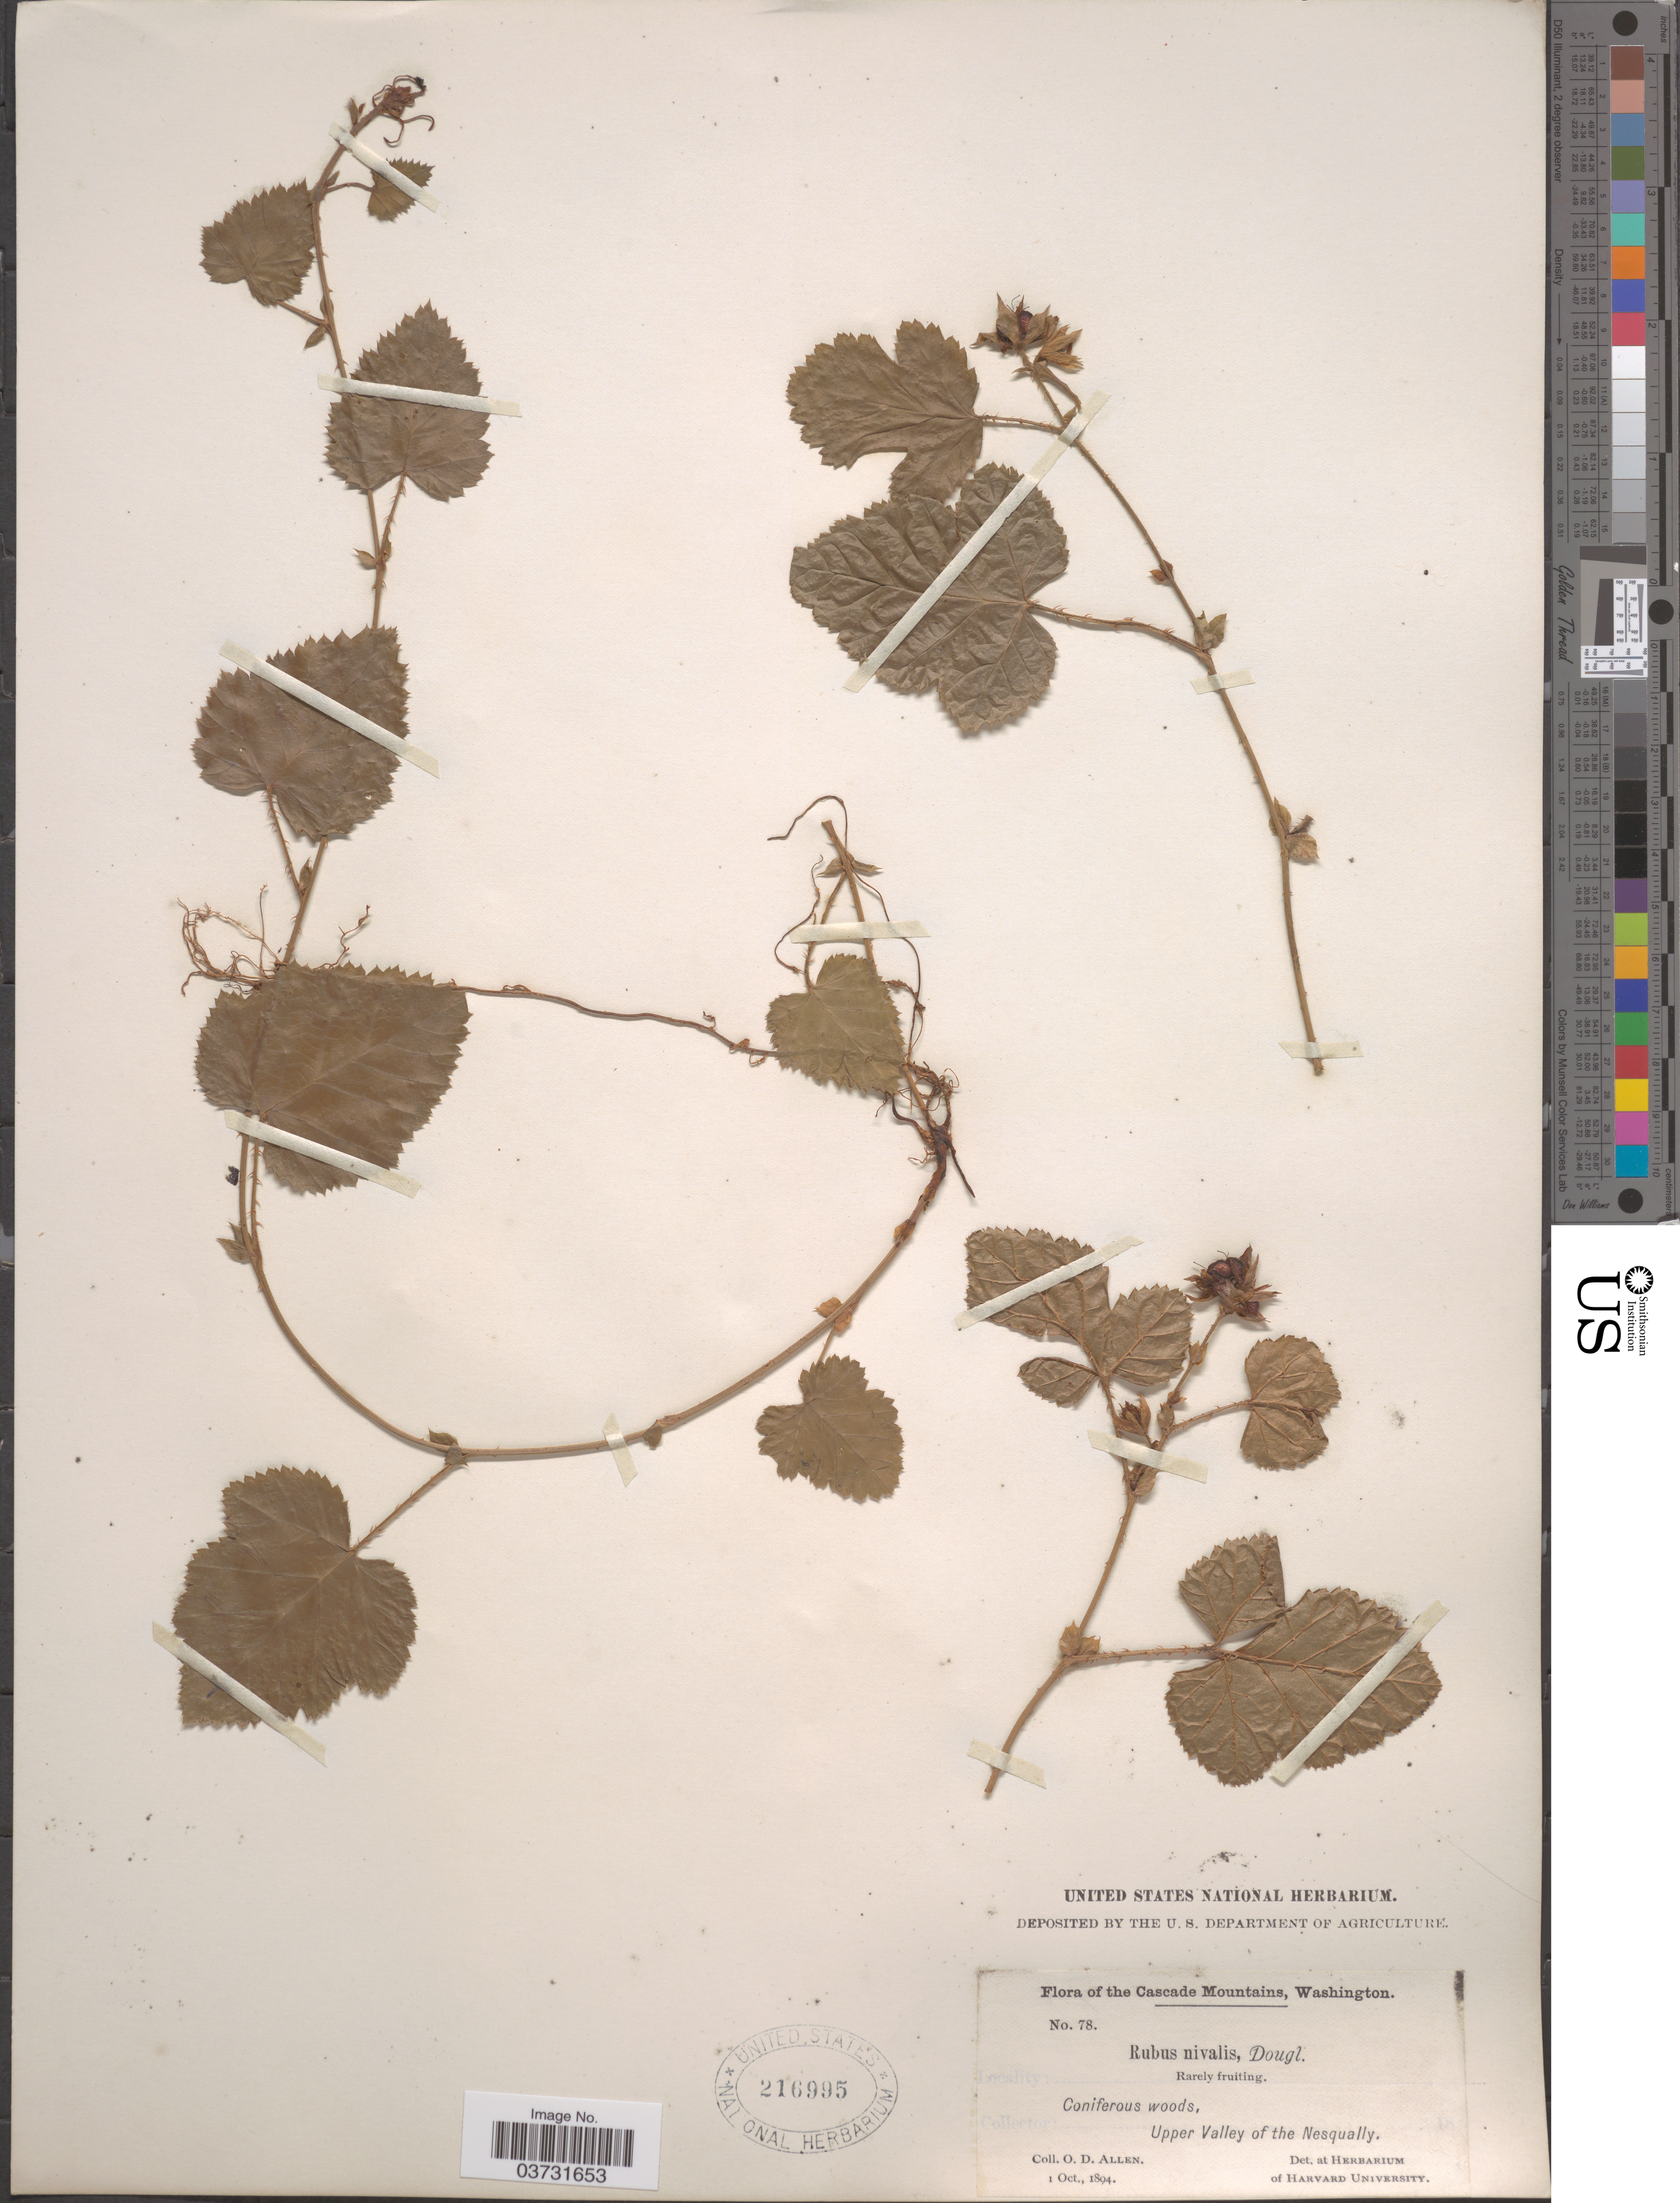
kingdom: Plantae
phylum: Tracheophyta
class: Magnoliopsida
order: Rosales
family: Rosaceae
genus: Rubus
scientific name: Rubus nivalis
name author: Douglas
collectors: O. D. Allen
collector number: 78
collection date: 1894-10-01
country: United States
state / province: Washington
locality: Cascade Mountains. Upper Valley of the Nesqually.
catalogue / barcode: US 216995